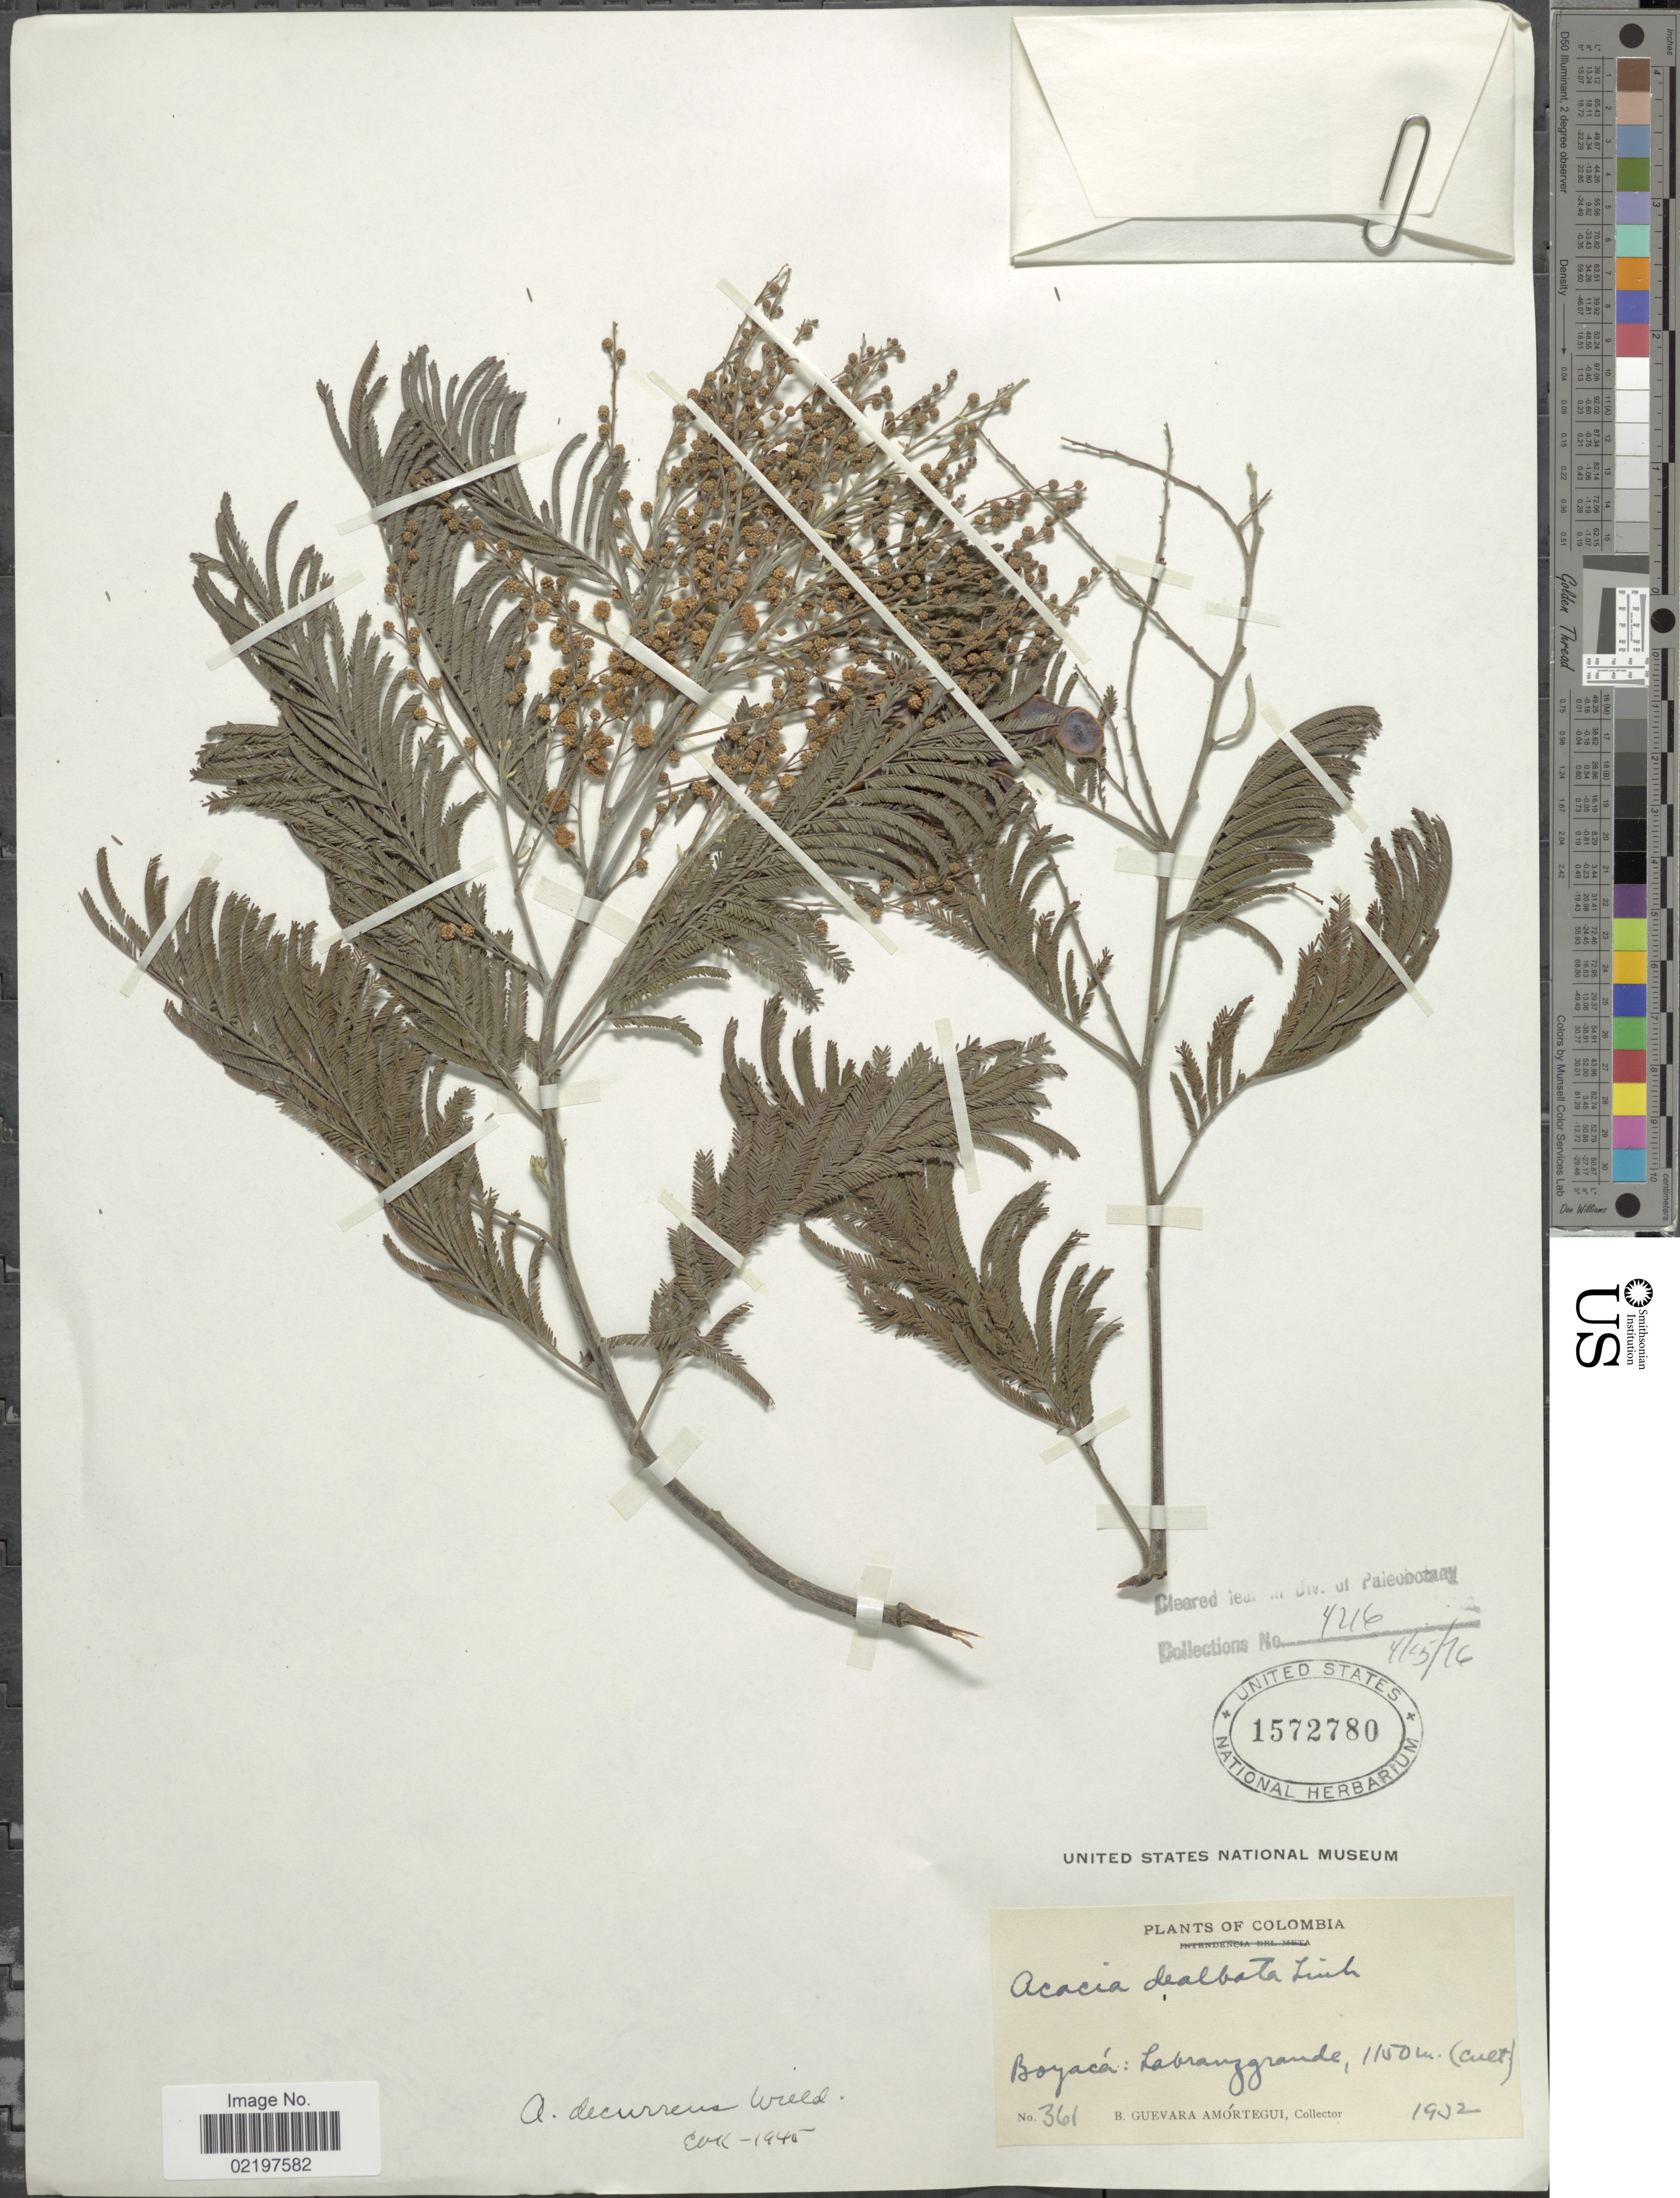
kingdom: Plantae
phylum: Tracheophyta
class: Magnoliopsida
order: Fabales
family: Fabaceae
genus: Acacia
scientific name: Acacia decurrens var. dealbata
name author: (Link) Maiden ex F. Muell.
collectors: B. Guevara Amortegui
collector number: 361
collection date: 1902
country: Colombia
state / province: Boyacá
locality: Labranzgrande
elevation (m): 1150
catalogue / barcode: US 1572780